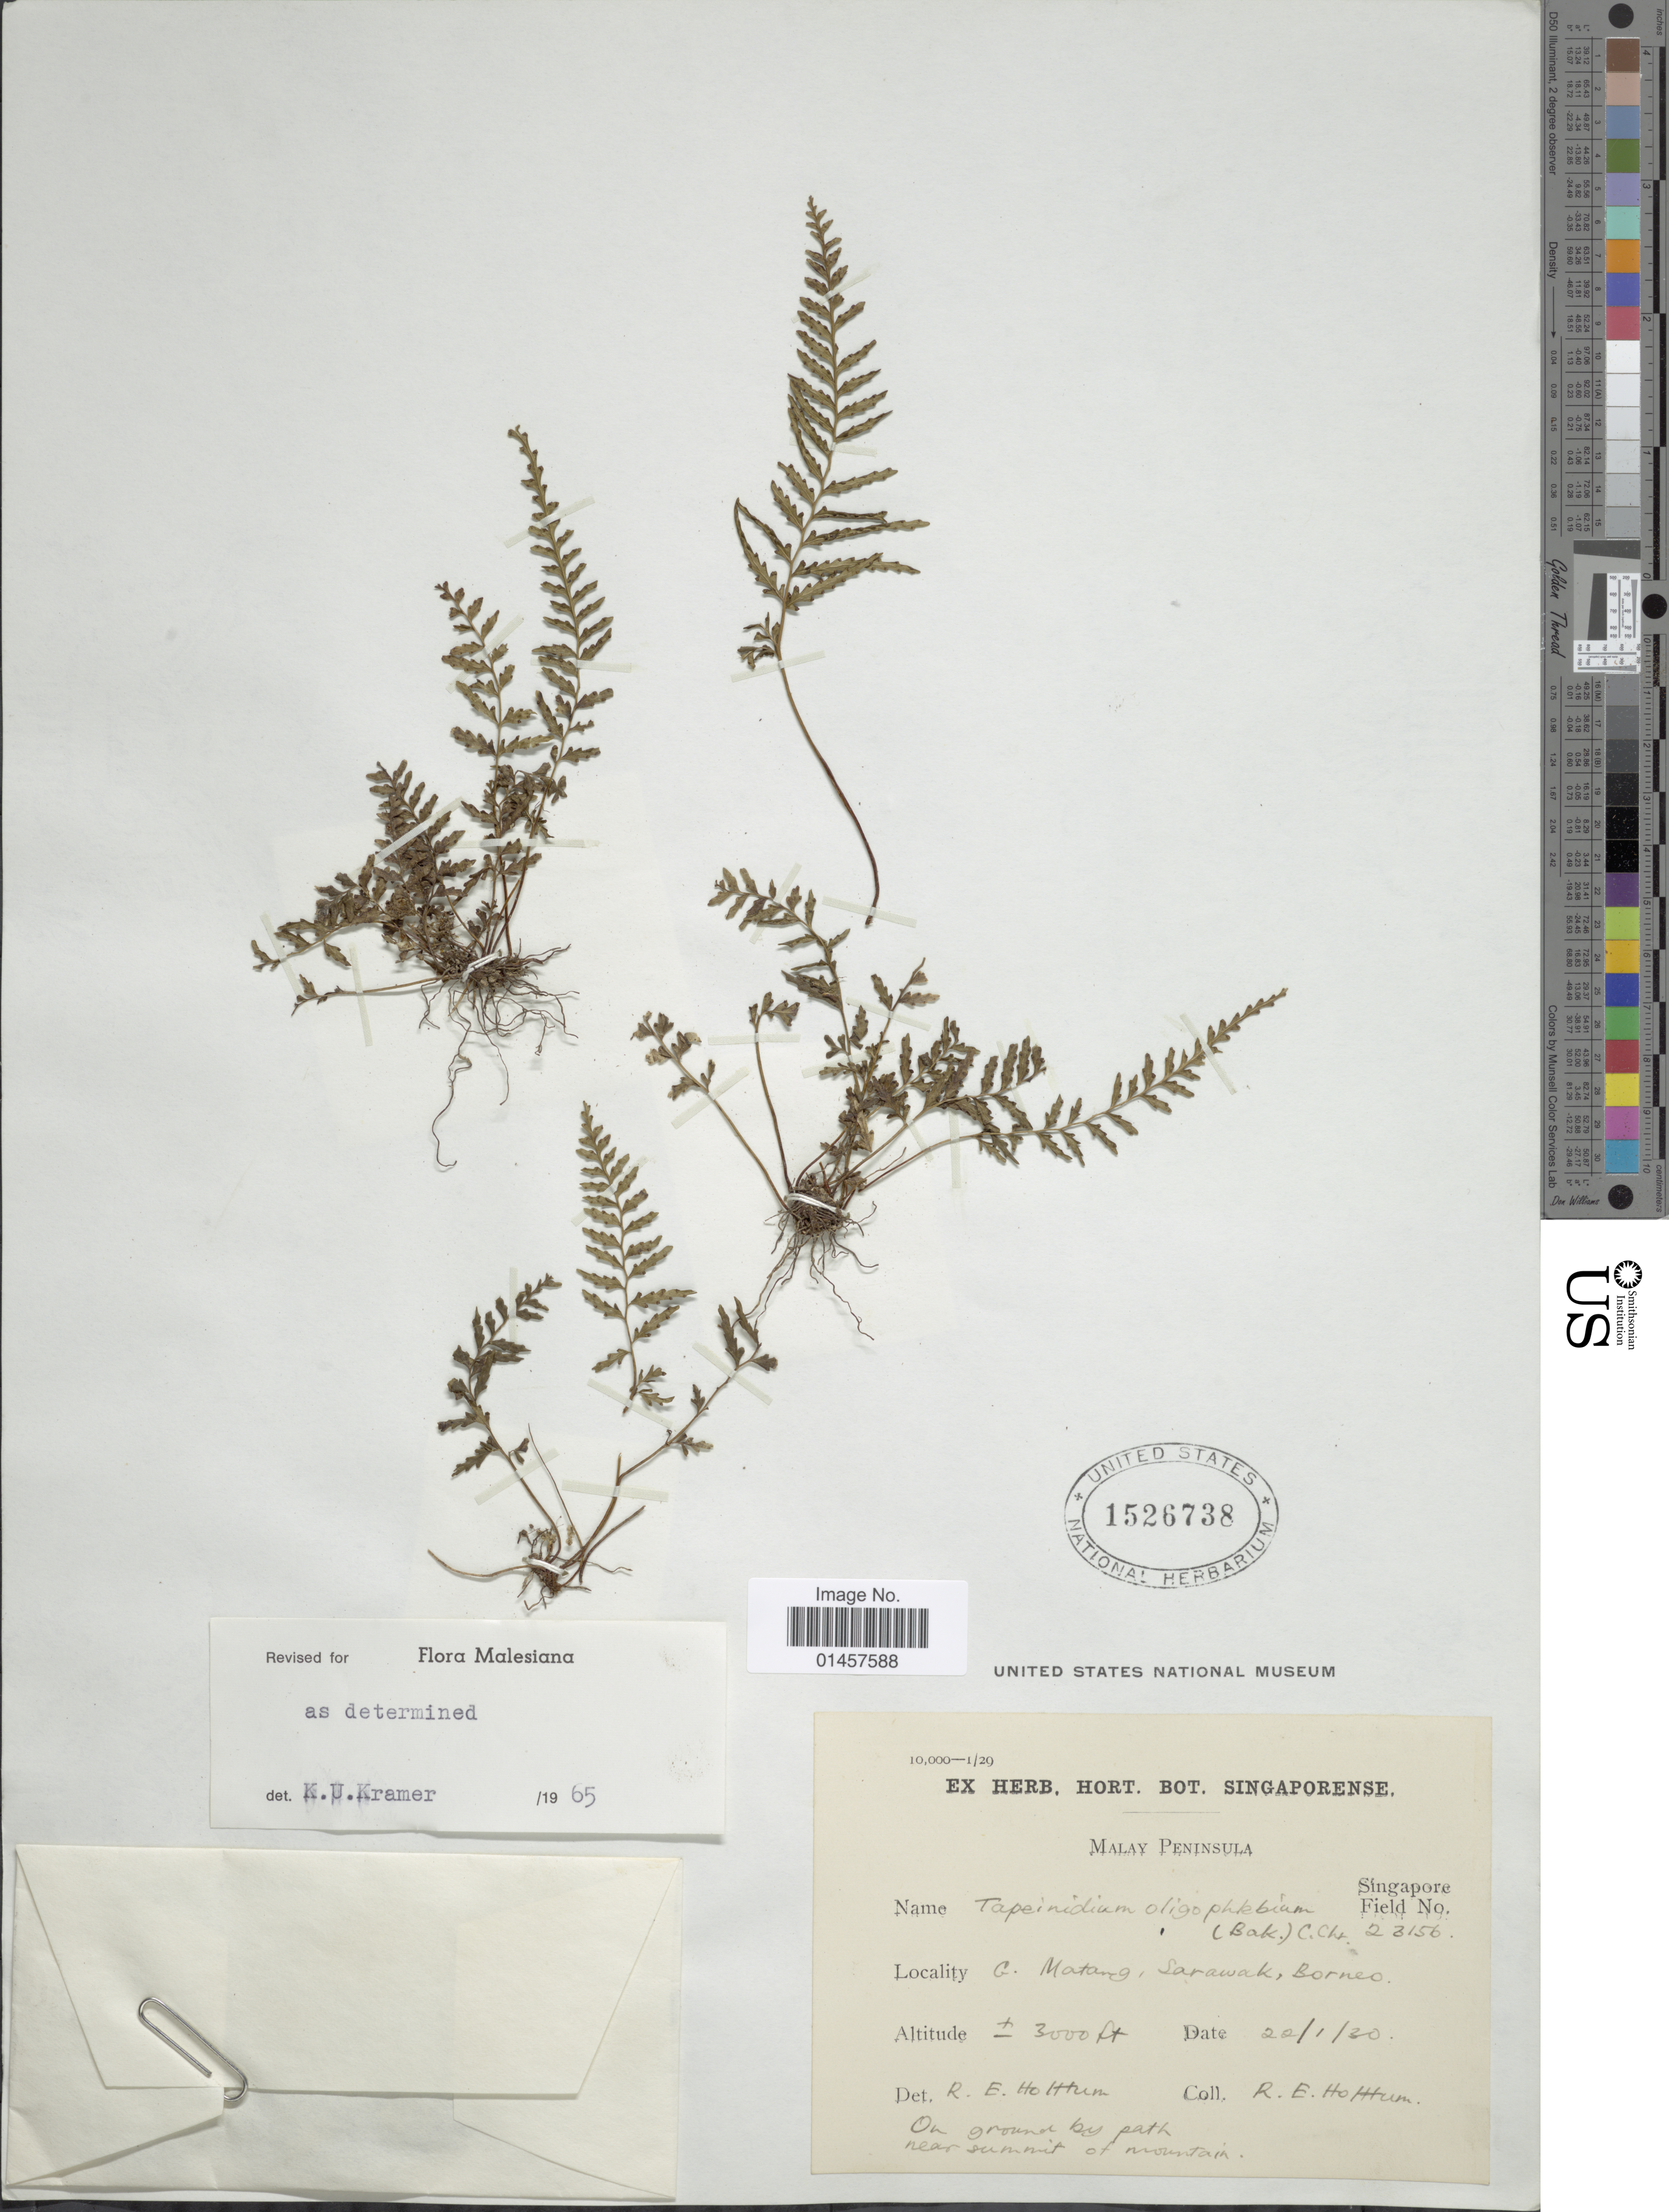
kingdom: Plantae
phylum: Tracheophyta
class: Polypodiopsida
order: Polypodiales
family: Lindsaeaceae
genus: Tapeinidium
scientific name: Tapeinidium oligophlebium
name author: (Baker) C. Chr.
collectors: R. E. Holttum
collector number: Singapore Field 23156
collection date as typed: Transcribed d/m/y: 22/1/30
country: Malaysia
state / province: Sarawak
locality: G. Matang, Sarawak, Borneo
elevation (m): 914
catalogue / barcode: US 1526738